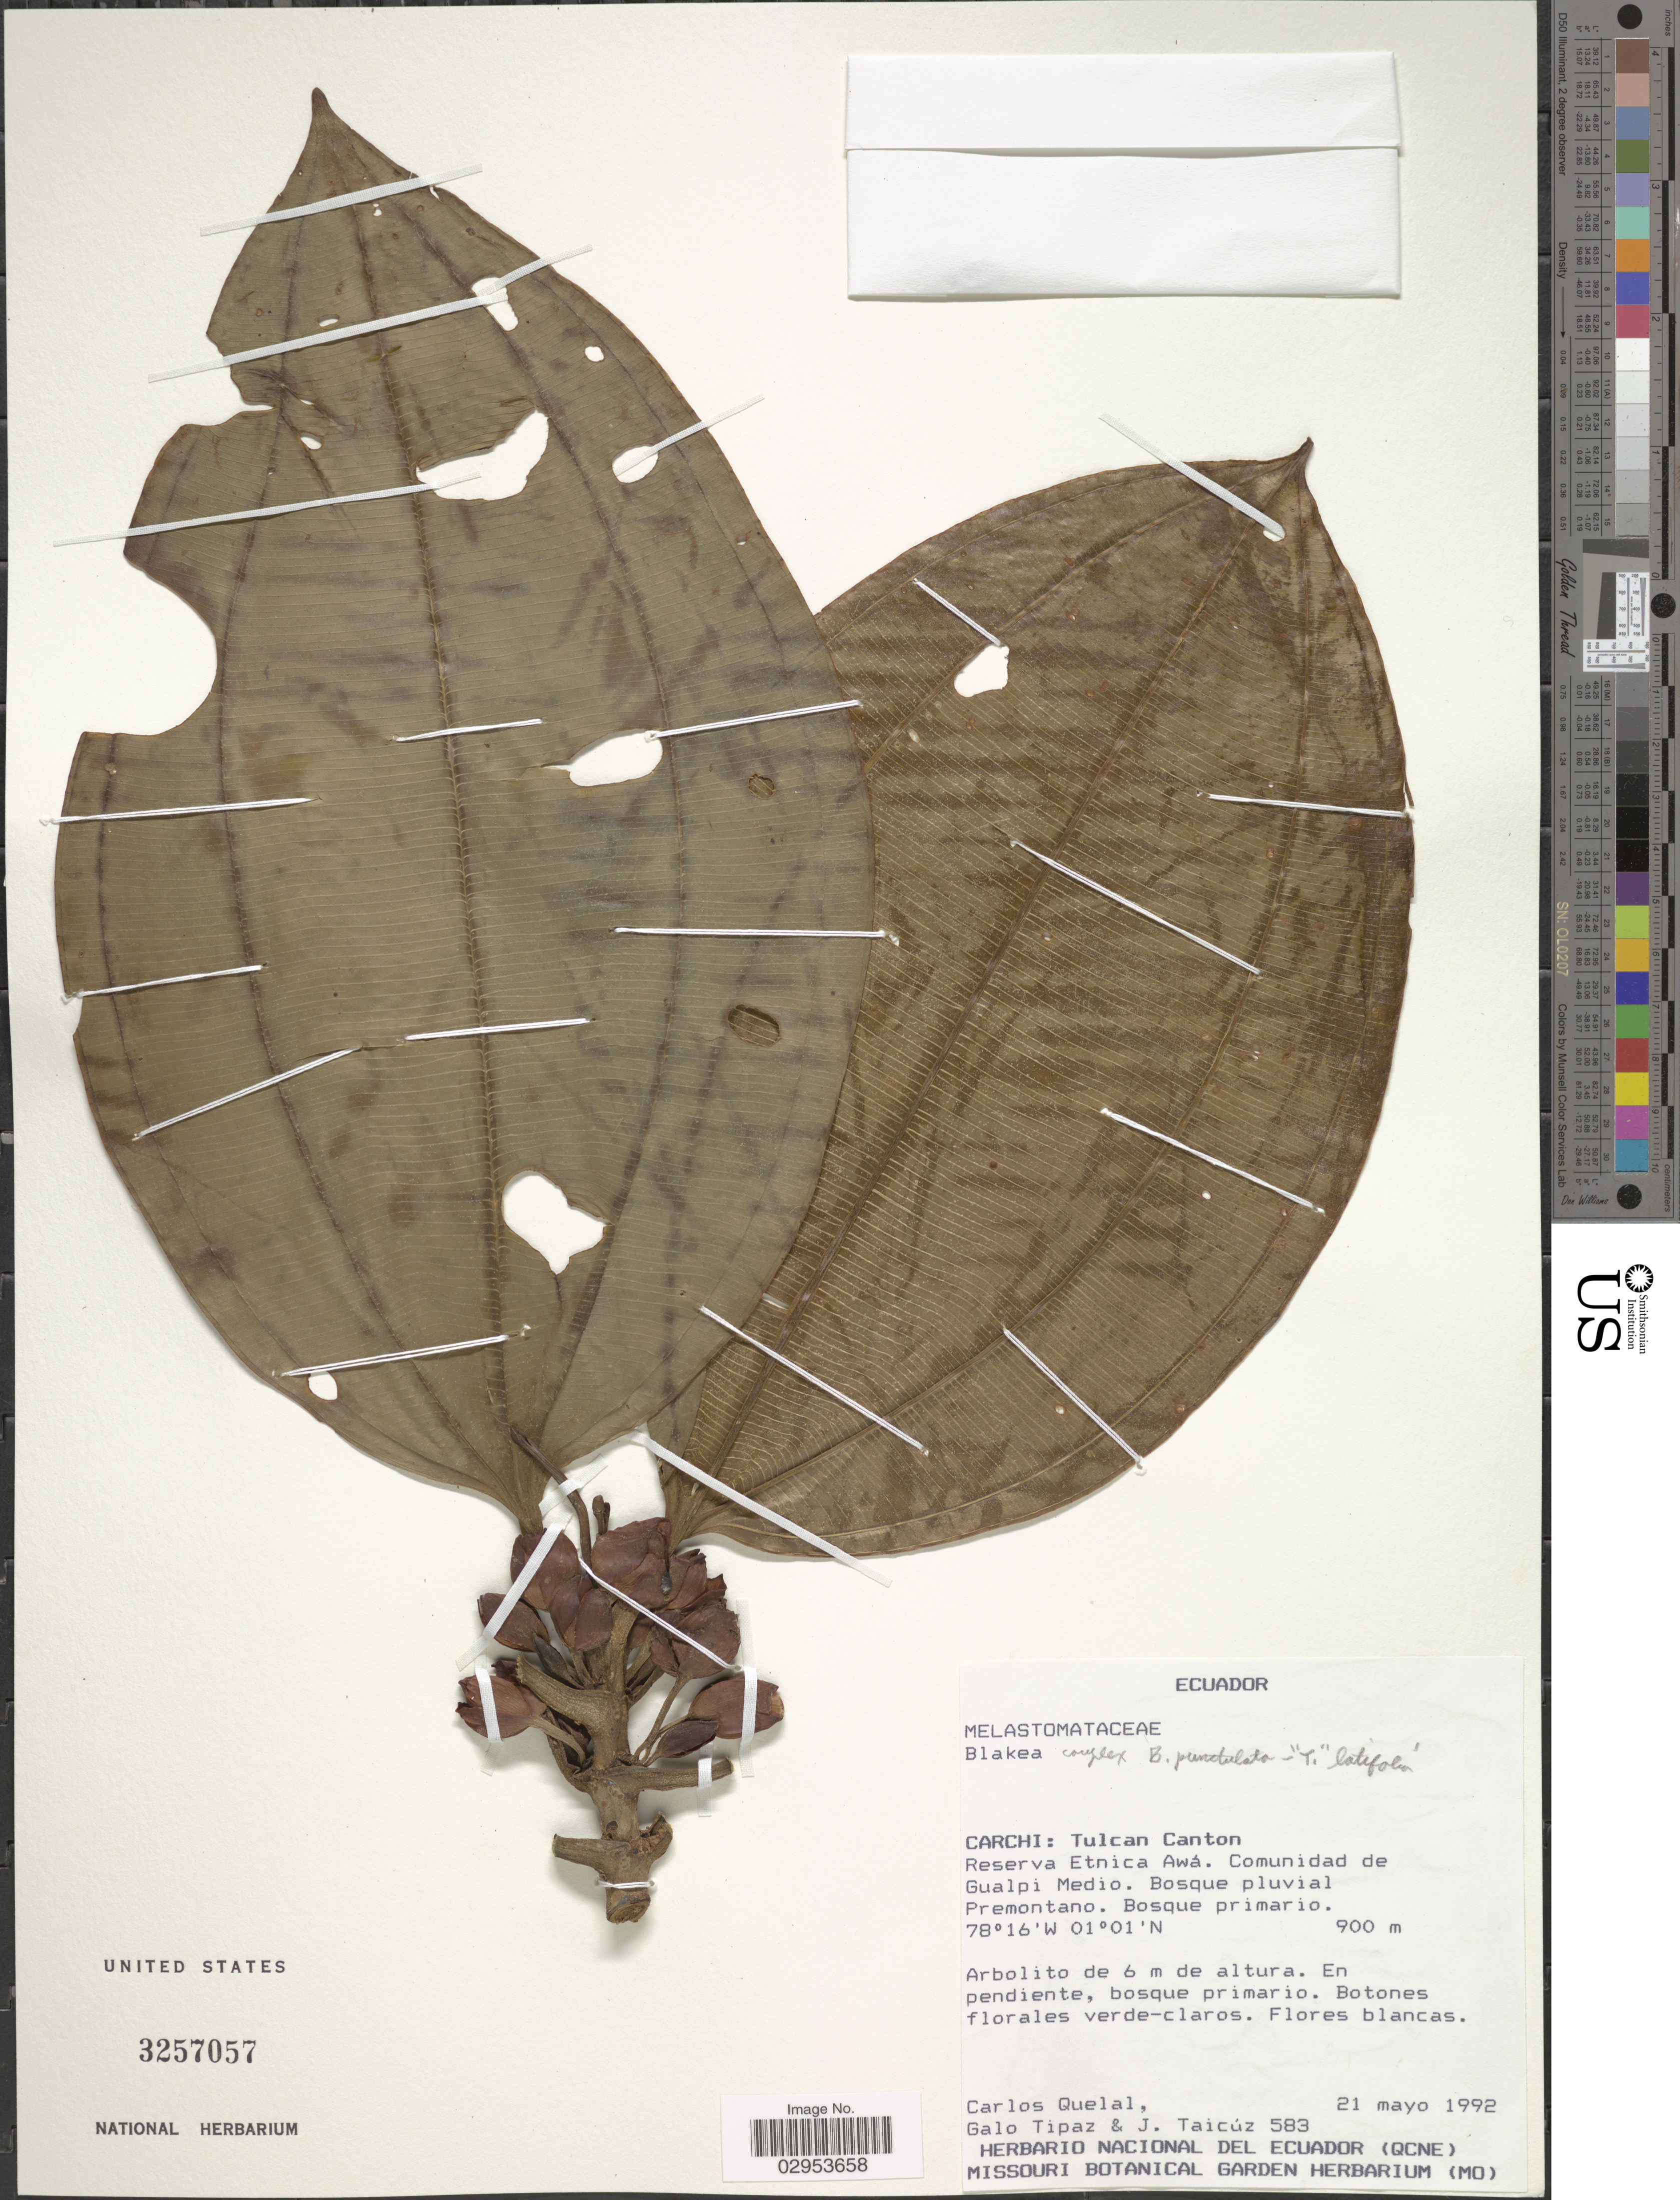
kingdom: Plantae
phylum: Tracheophyta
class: Magnoliopsida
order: Myrtales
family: Melastomataceae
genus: Blakea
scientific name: Blakea sp.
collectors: C. Quelal, G. Tipaz & J. Taicuz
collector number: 583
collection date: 1992-05-21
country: Ecuador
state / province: Carchi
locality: Tulcan Canton. Chical. Reserva Etnica Awá. Comunidad de Gualpi Medio. Bosque pluvial Premontano.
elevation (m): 900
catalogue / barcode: US 3257057